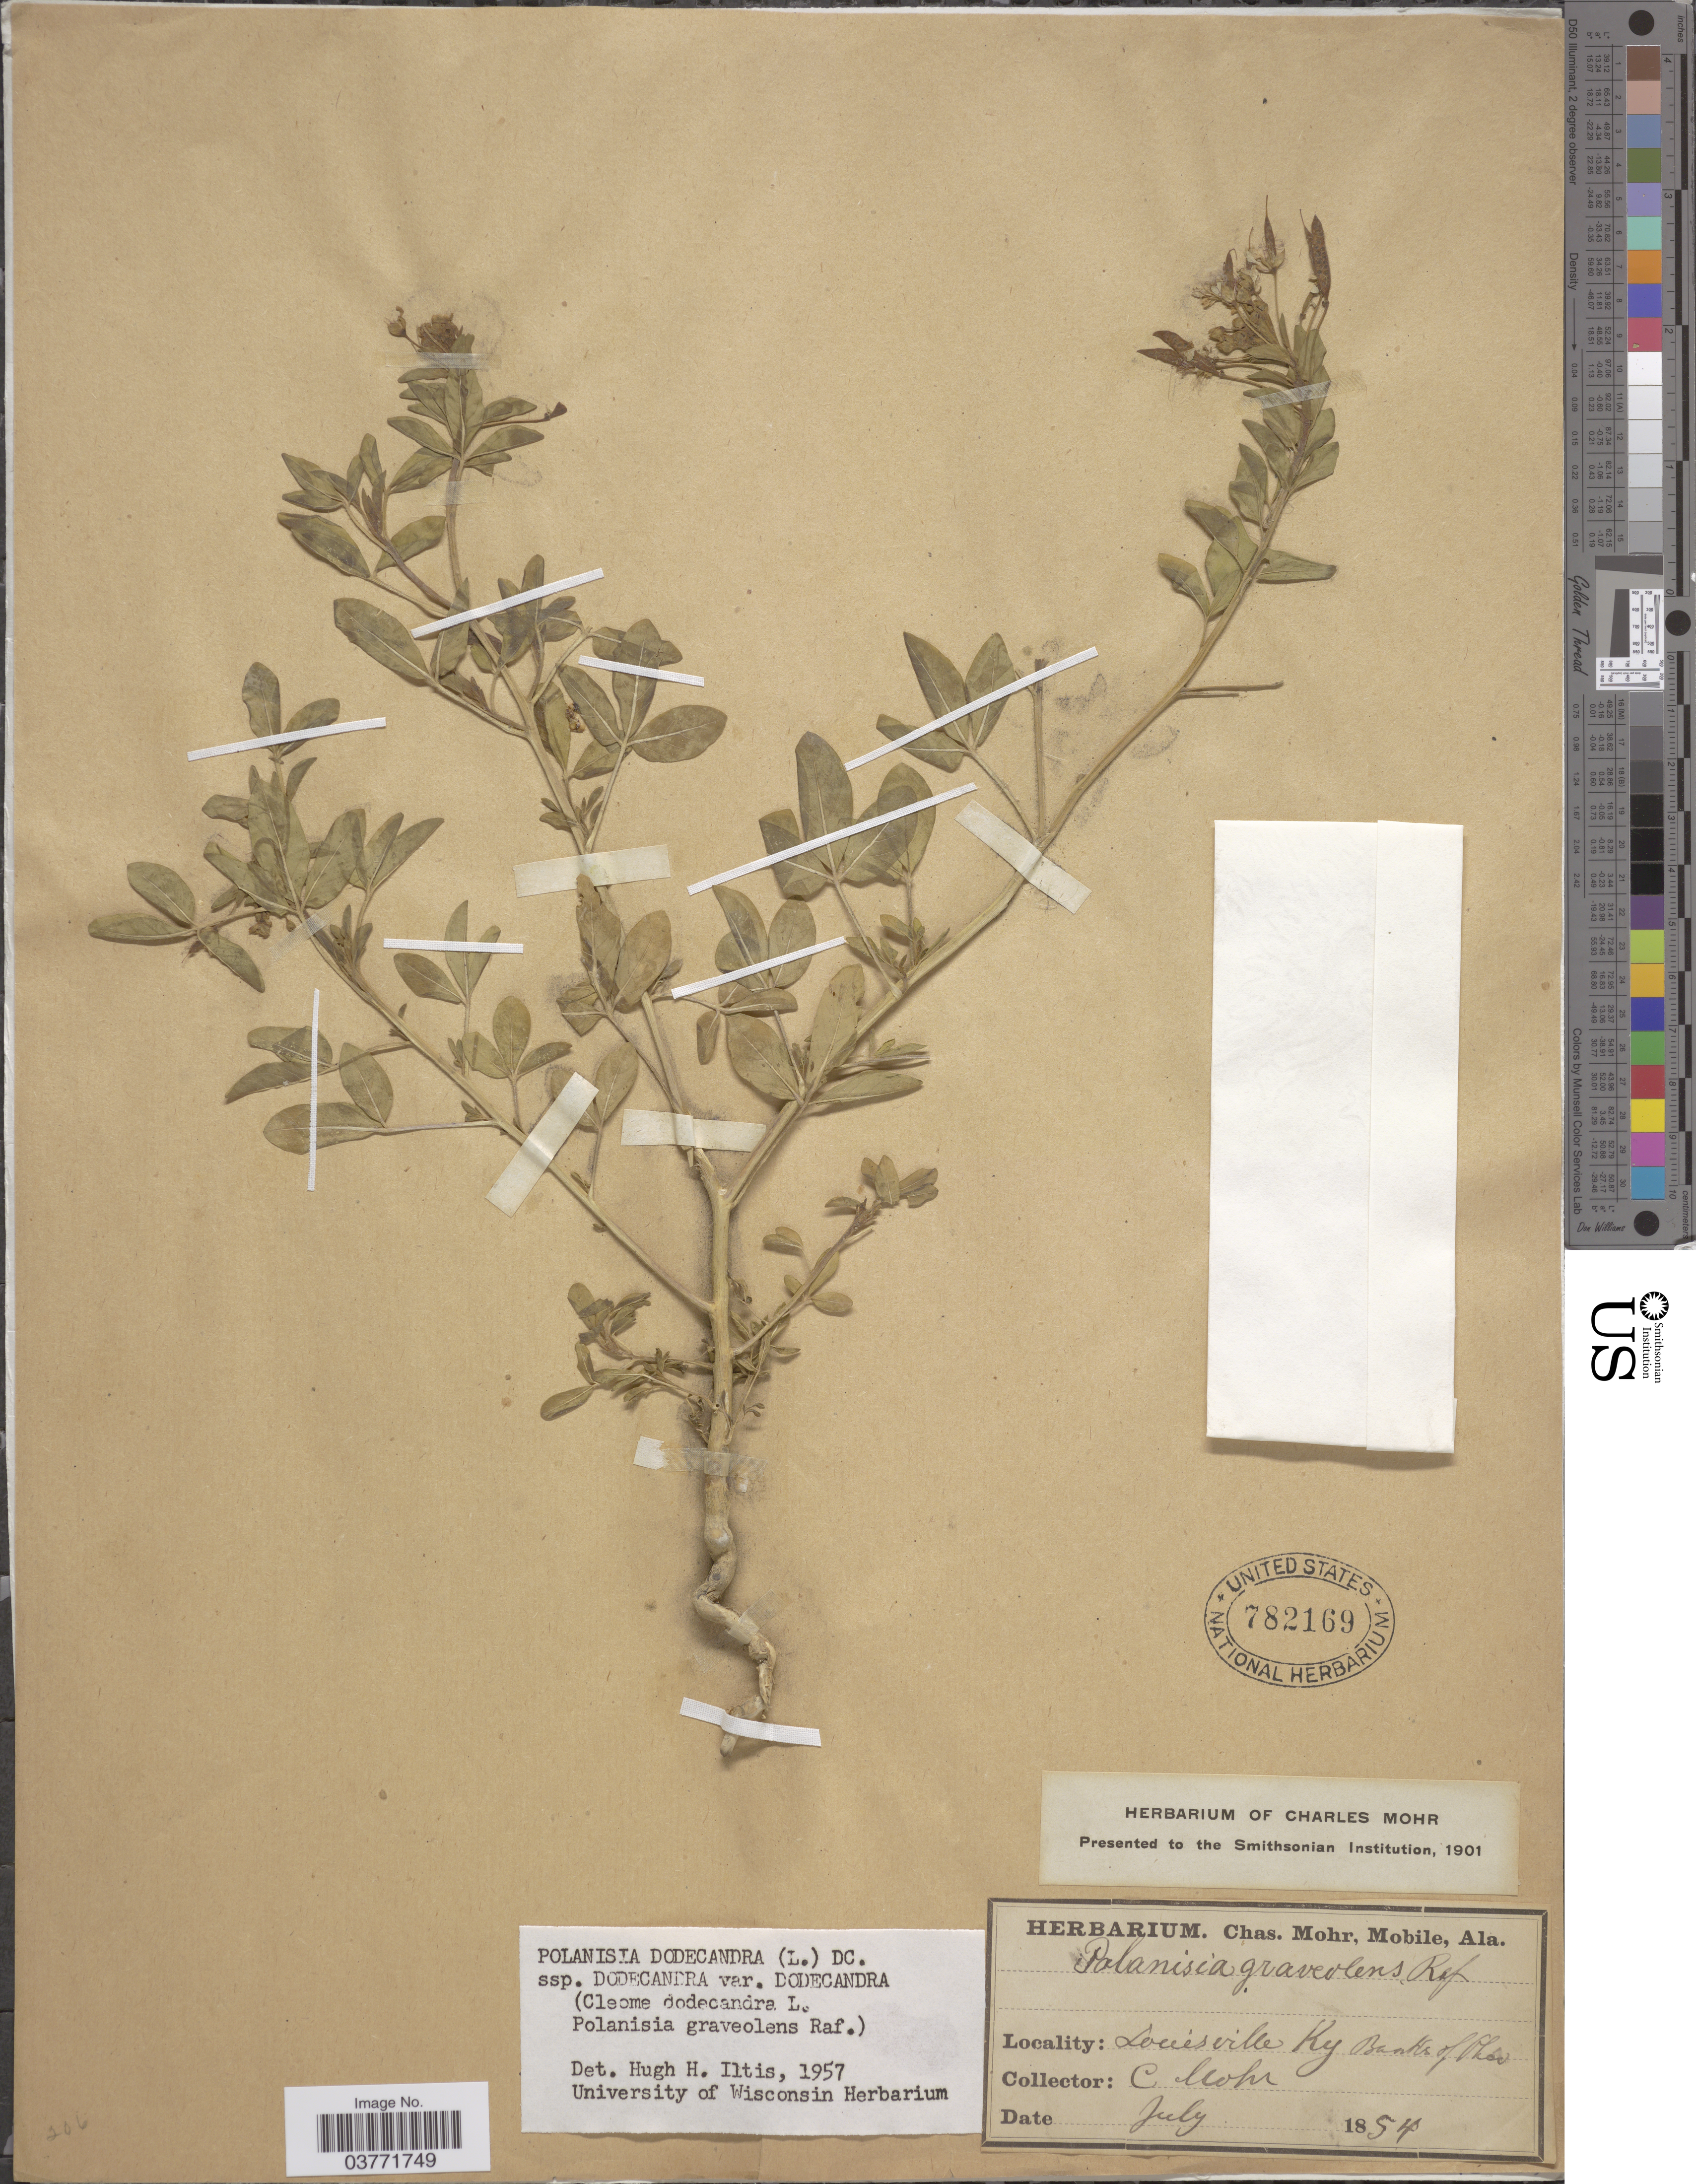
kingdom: Plantae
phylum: Tracheophyta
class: Magnoliopsida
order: Brassicales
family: Cleomaceae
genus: Polanisia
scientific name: Polanisia dodecandra subsp. dodecandra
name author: (L.) DC.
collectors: Mohr, C. T. (herbarium)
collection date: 1854-07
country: United States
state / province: Kentucky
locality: Louisville. Banks of Ohio.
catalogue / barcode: US 782169